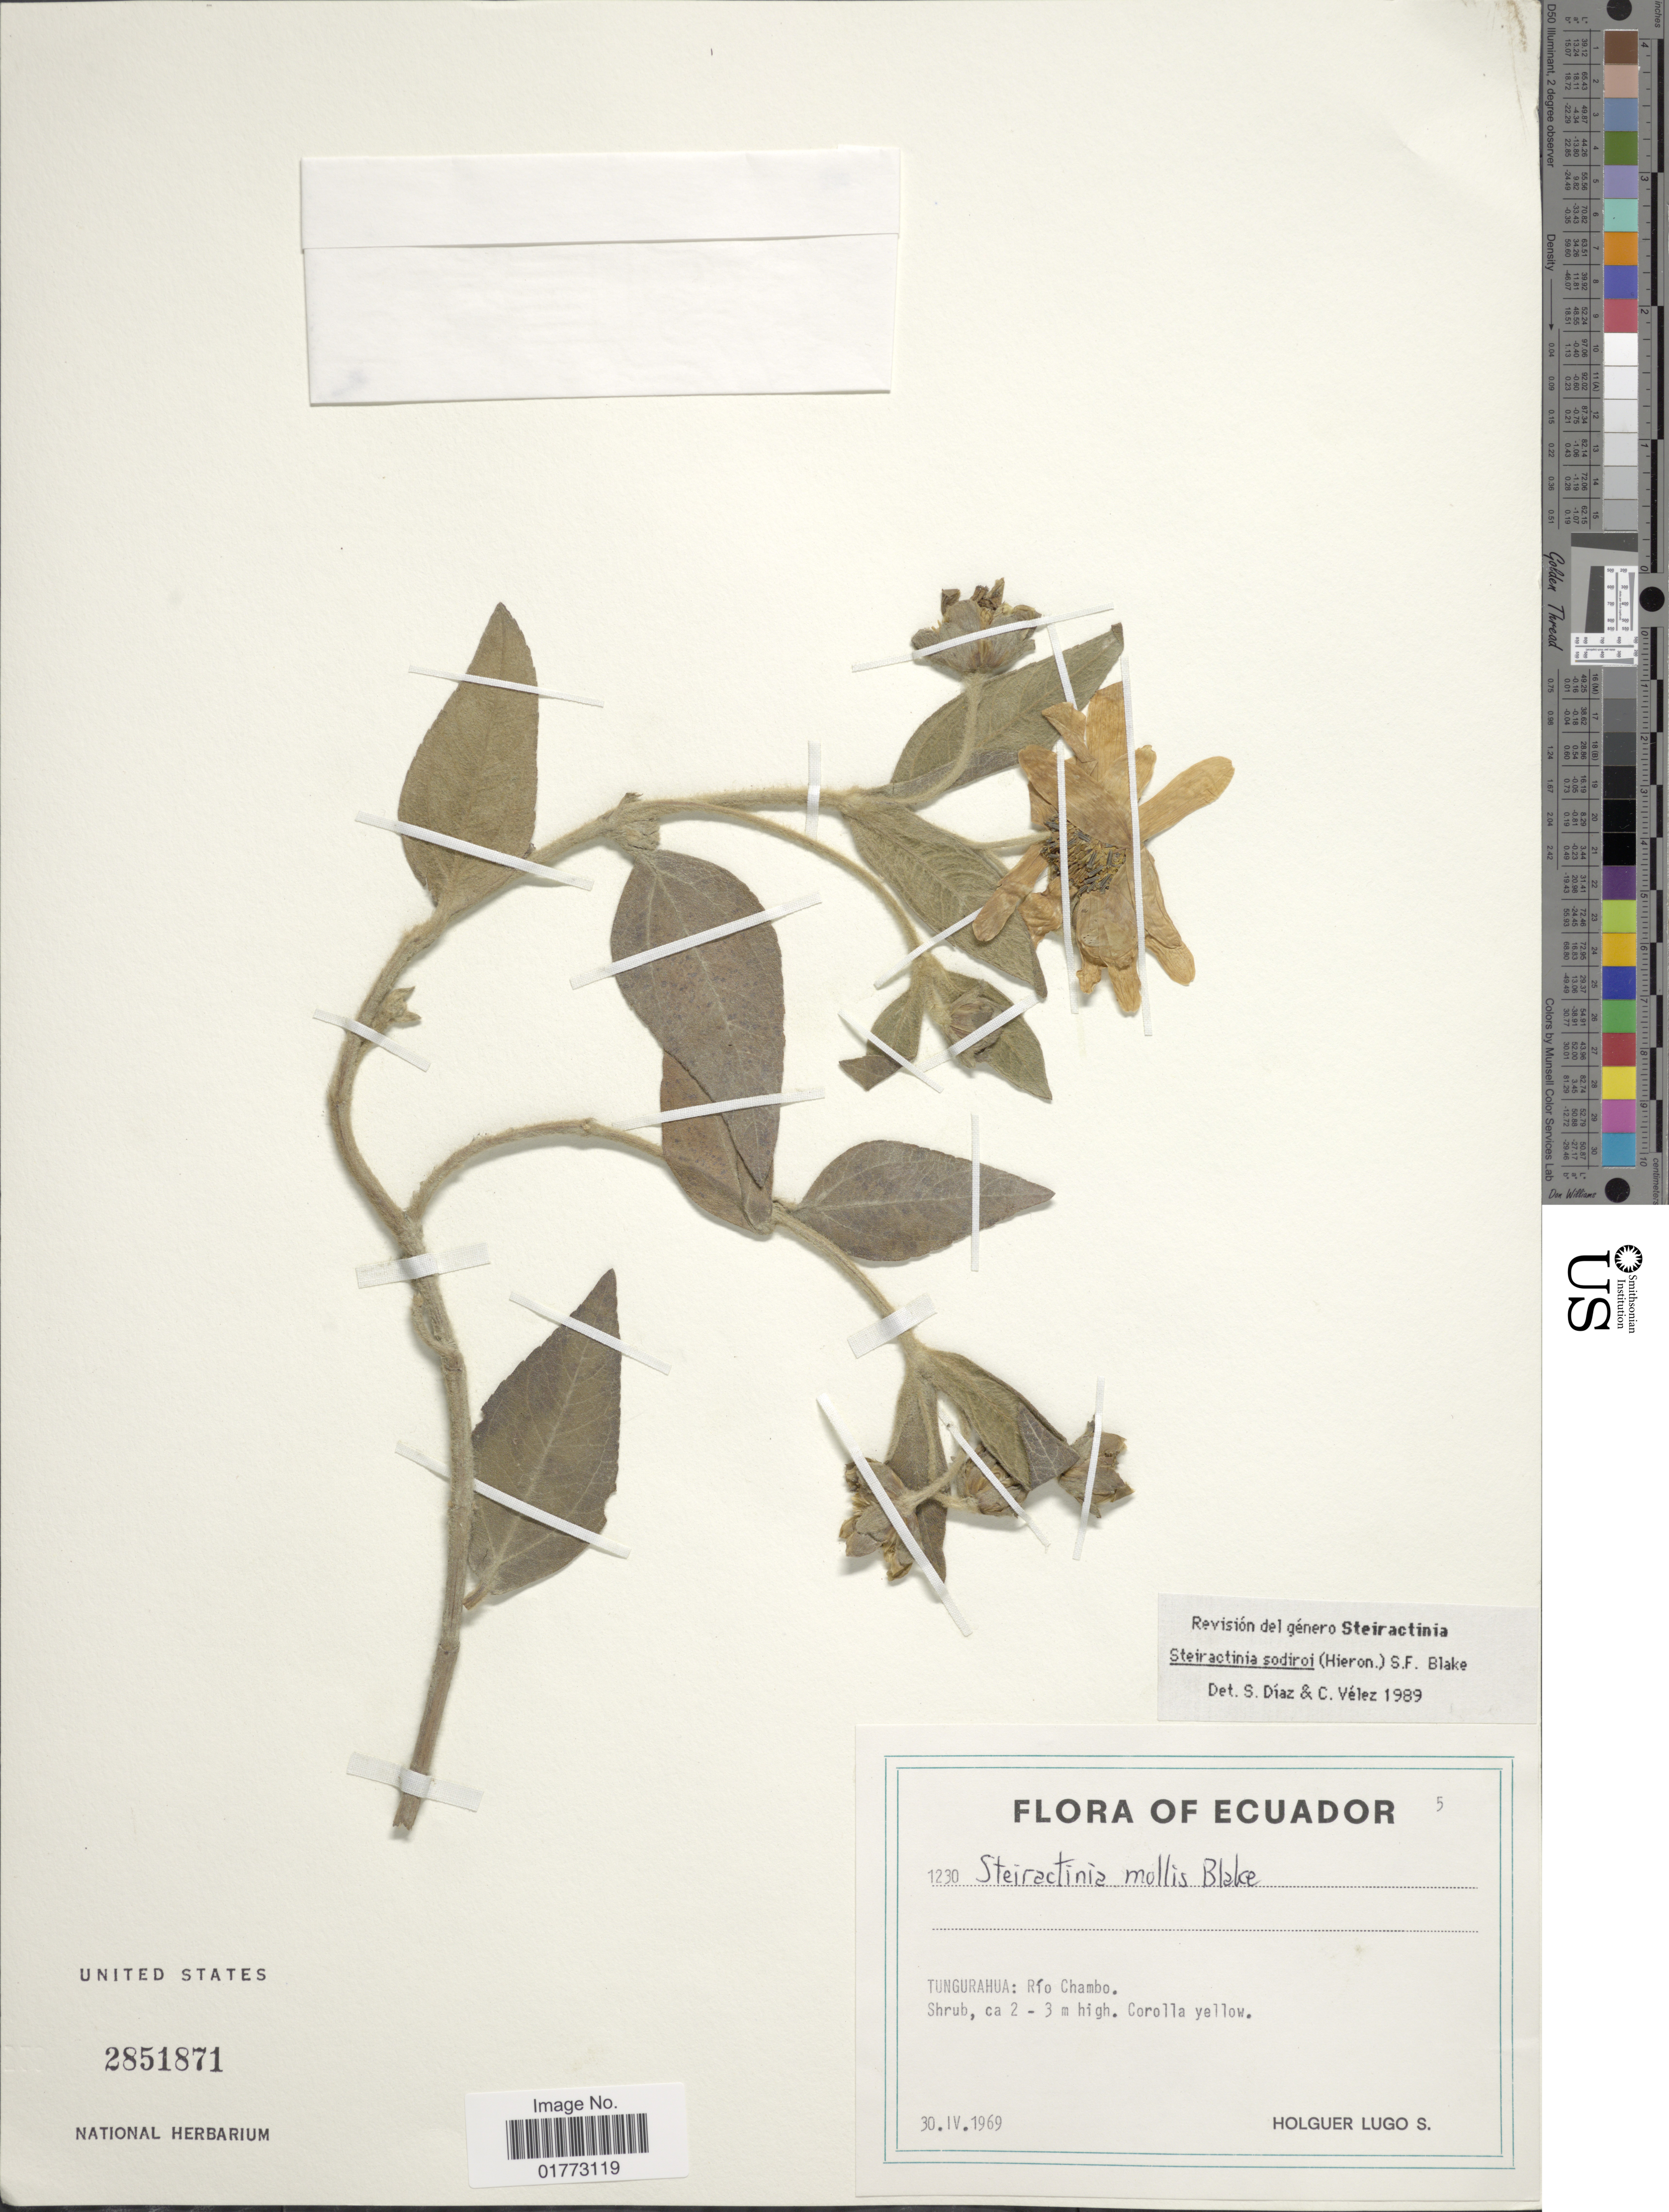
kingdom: Plantae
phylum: Tracheophyta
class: Magnoliopsida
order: Asterales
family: Asteraceae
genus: Steiractinia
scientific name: Steiractinia sodiroi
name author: (Hieron. ex Sodiro) S.F. Blake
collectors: H. Lugo S.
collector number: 1230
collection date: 1969-04-30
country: Ecuador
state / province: Tungurahua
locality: Rio Chambo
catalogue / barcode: US 2851871